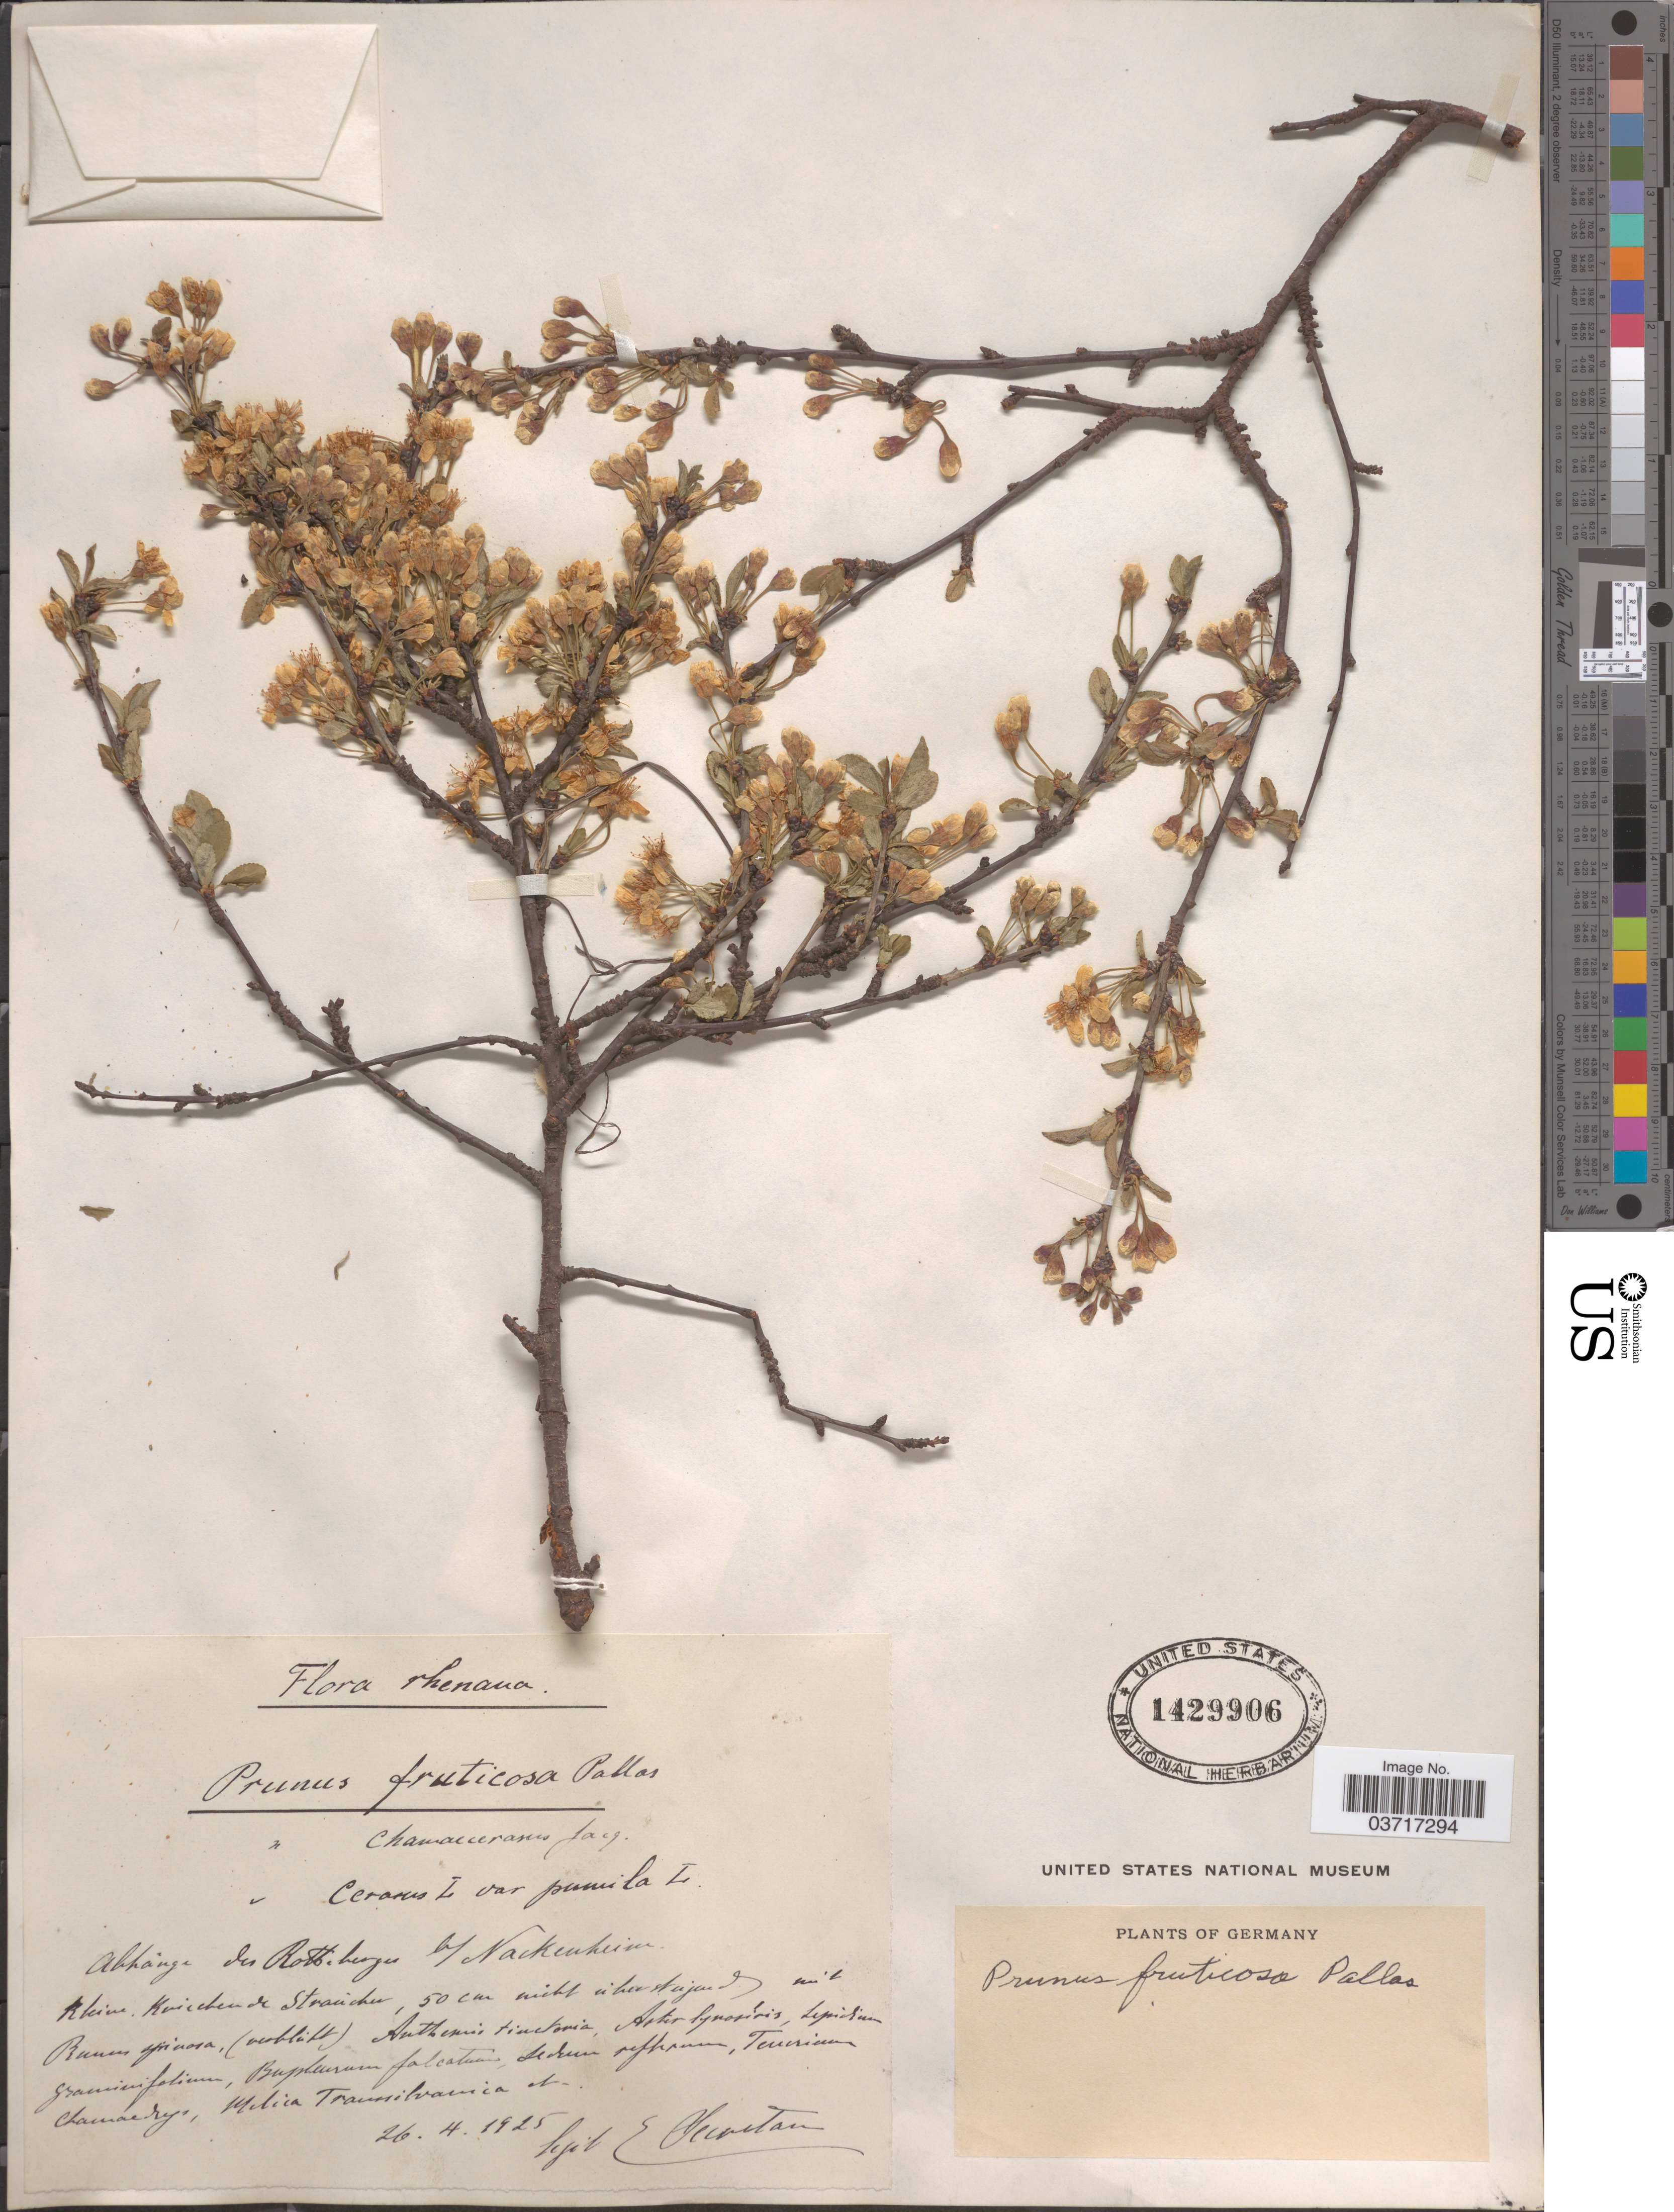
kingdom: Plantae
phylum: Tracheophyta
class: Magnoliopsida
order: Rosales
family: Rosaceae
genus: Prunus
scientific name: Prunus fruticosa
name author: Pall.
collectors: E. Secretan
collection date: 1925-04-26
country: Germany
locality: Rhenana, Abhange du Rott.berges [interpreted] b/Nackenheim.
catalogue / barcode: US 1429906